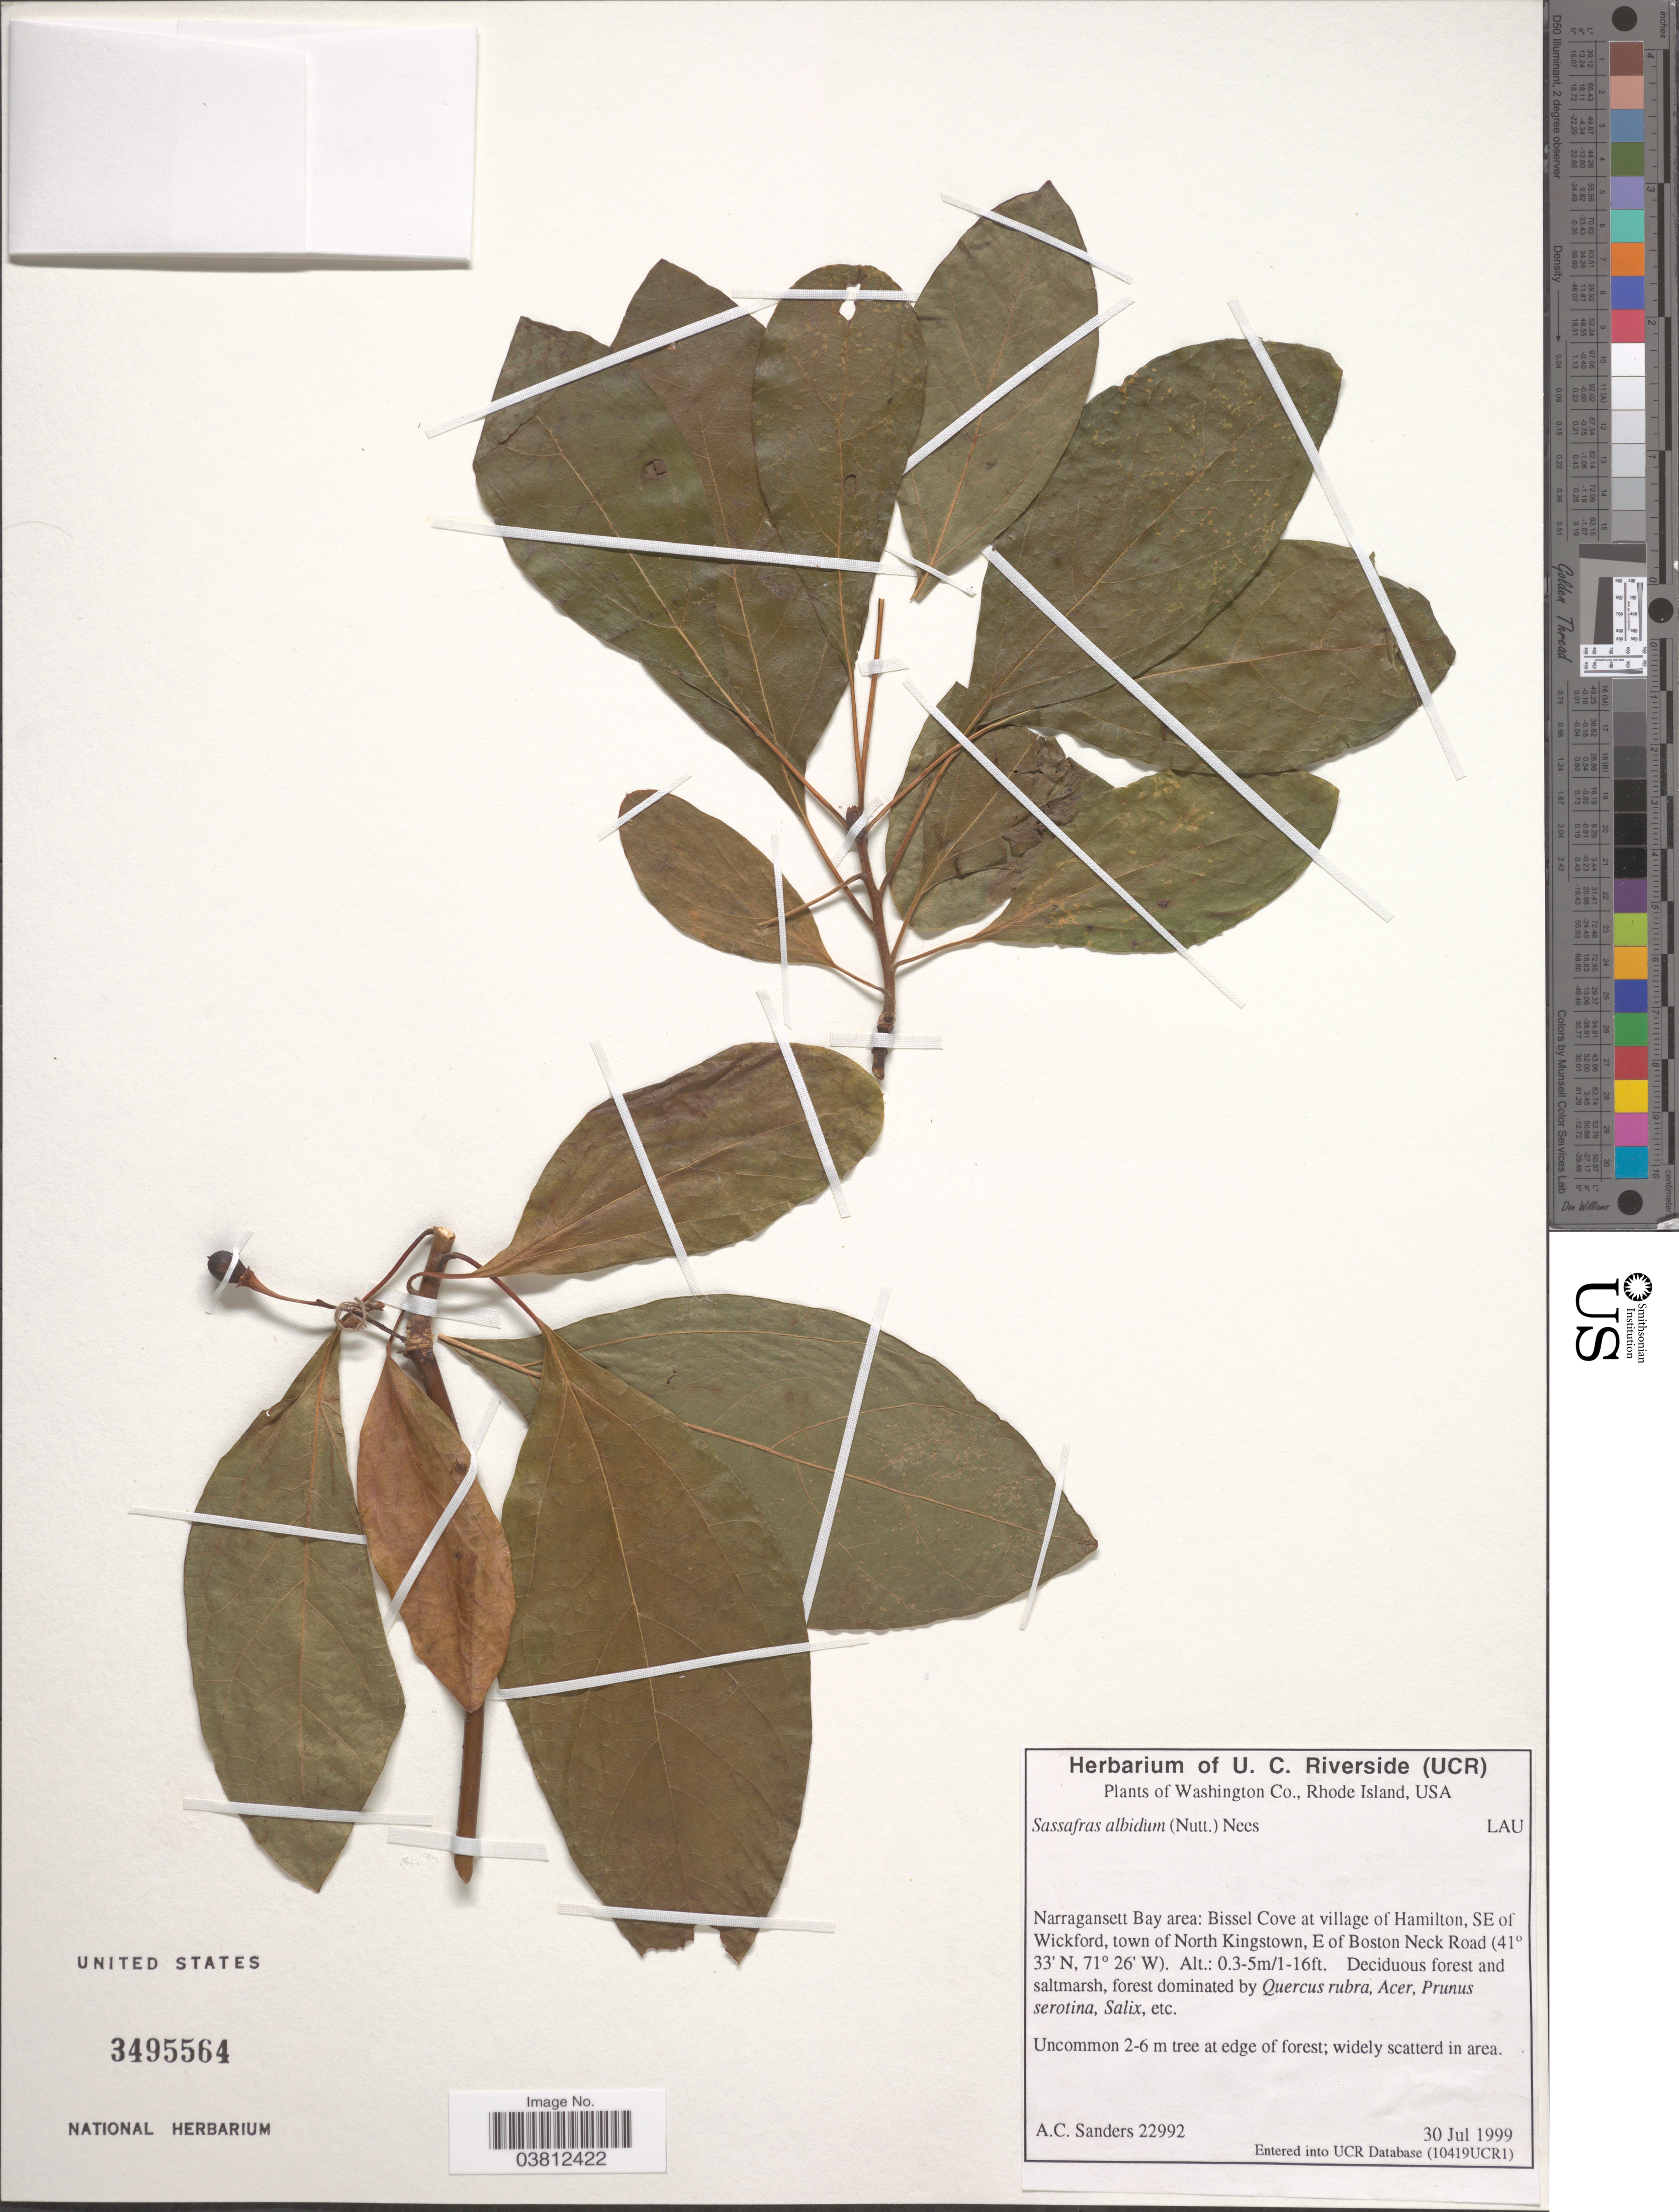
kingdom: Plantae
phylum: Tracheophyta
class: Magnoliopsida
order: Laurales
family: Lauraceae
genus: Sassafras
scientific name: Sassafras albidum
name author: (Nutt.) Nees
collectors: A. Sanders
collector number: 22992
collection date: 1999-07-30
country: United States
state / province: Rhode Island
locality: Washington Co. Narragansett Bay area: Bissel Cove at village of Hamilton, SE of Wickford, town of North Kingstown, E of Boston Neck Road. At edge of forest.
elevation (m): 0.3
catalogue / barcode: US 3495564